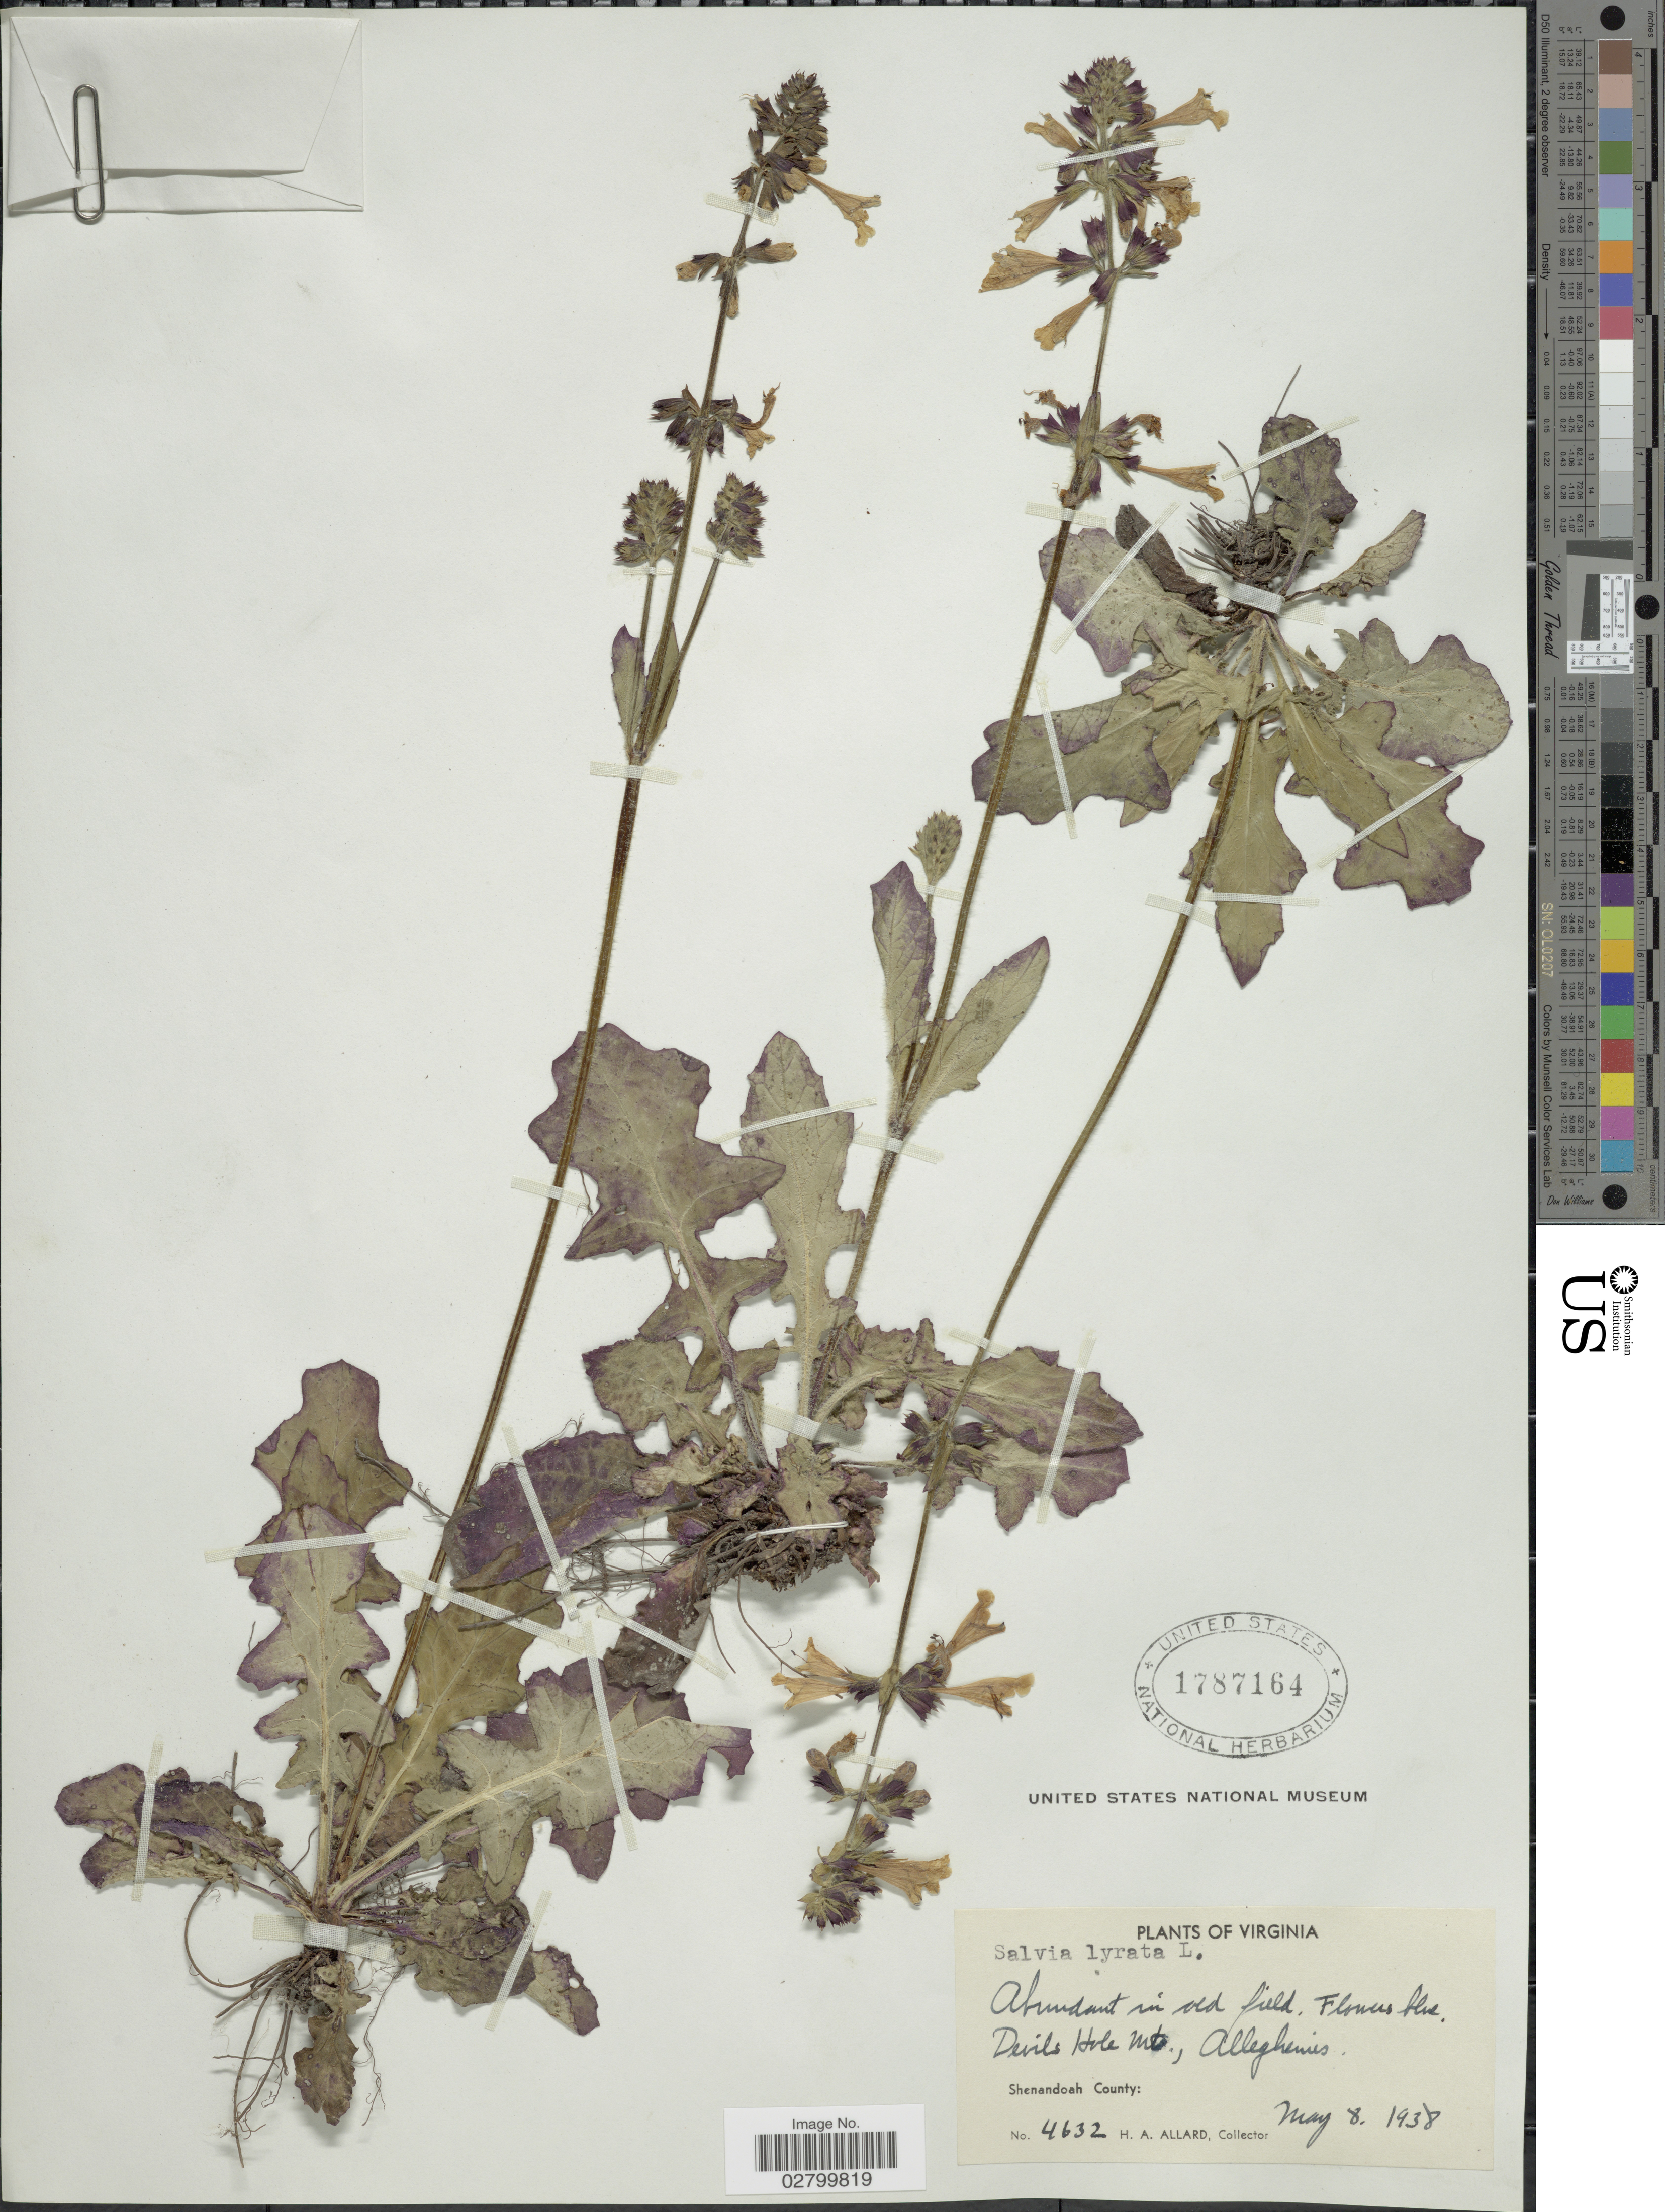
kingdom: Plantae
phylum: Tracheophyta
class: Magnoliopsida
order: Lamiales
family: Lamiaceae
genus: Salvia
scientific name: Salvia lyrata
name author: L.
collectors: H. A. Allard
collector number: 4632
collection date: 1938-05-08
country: United States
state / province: Virginia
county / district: Shenandoah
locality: Abundant in old field. Devils Hole Mt., Alleghenies. Shenandoah County.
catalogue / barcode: US 1787164